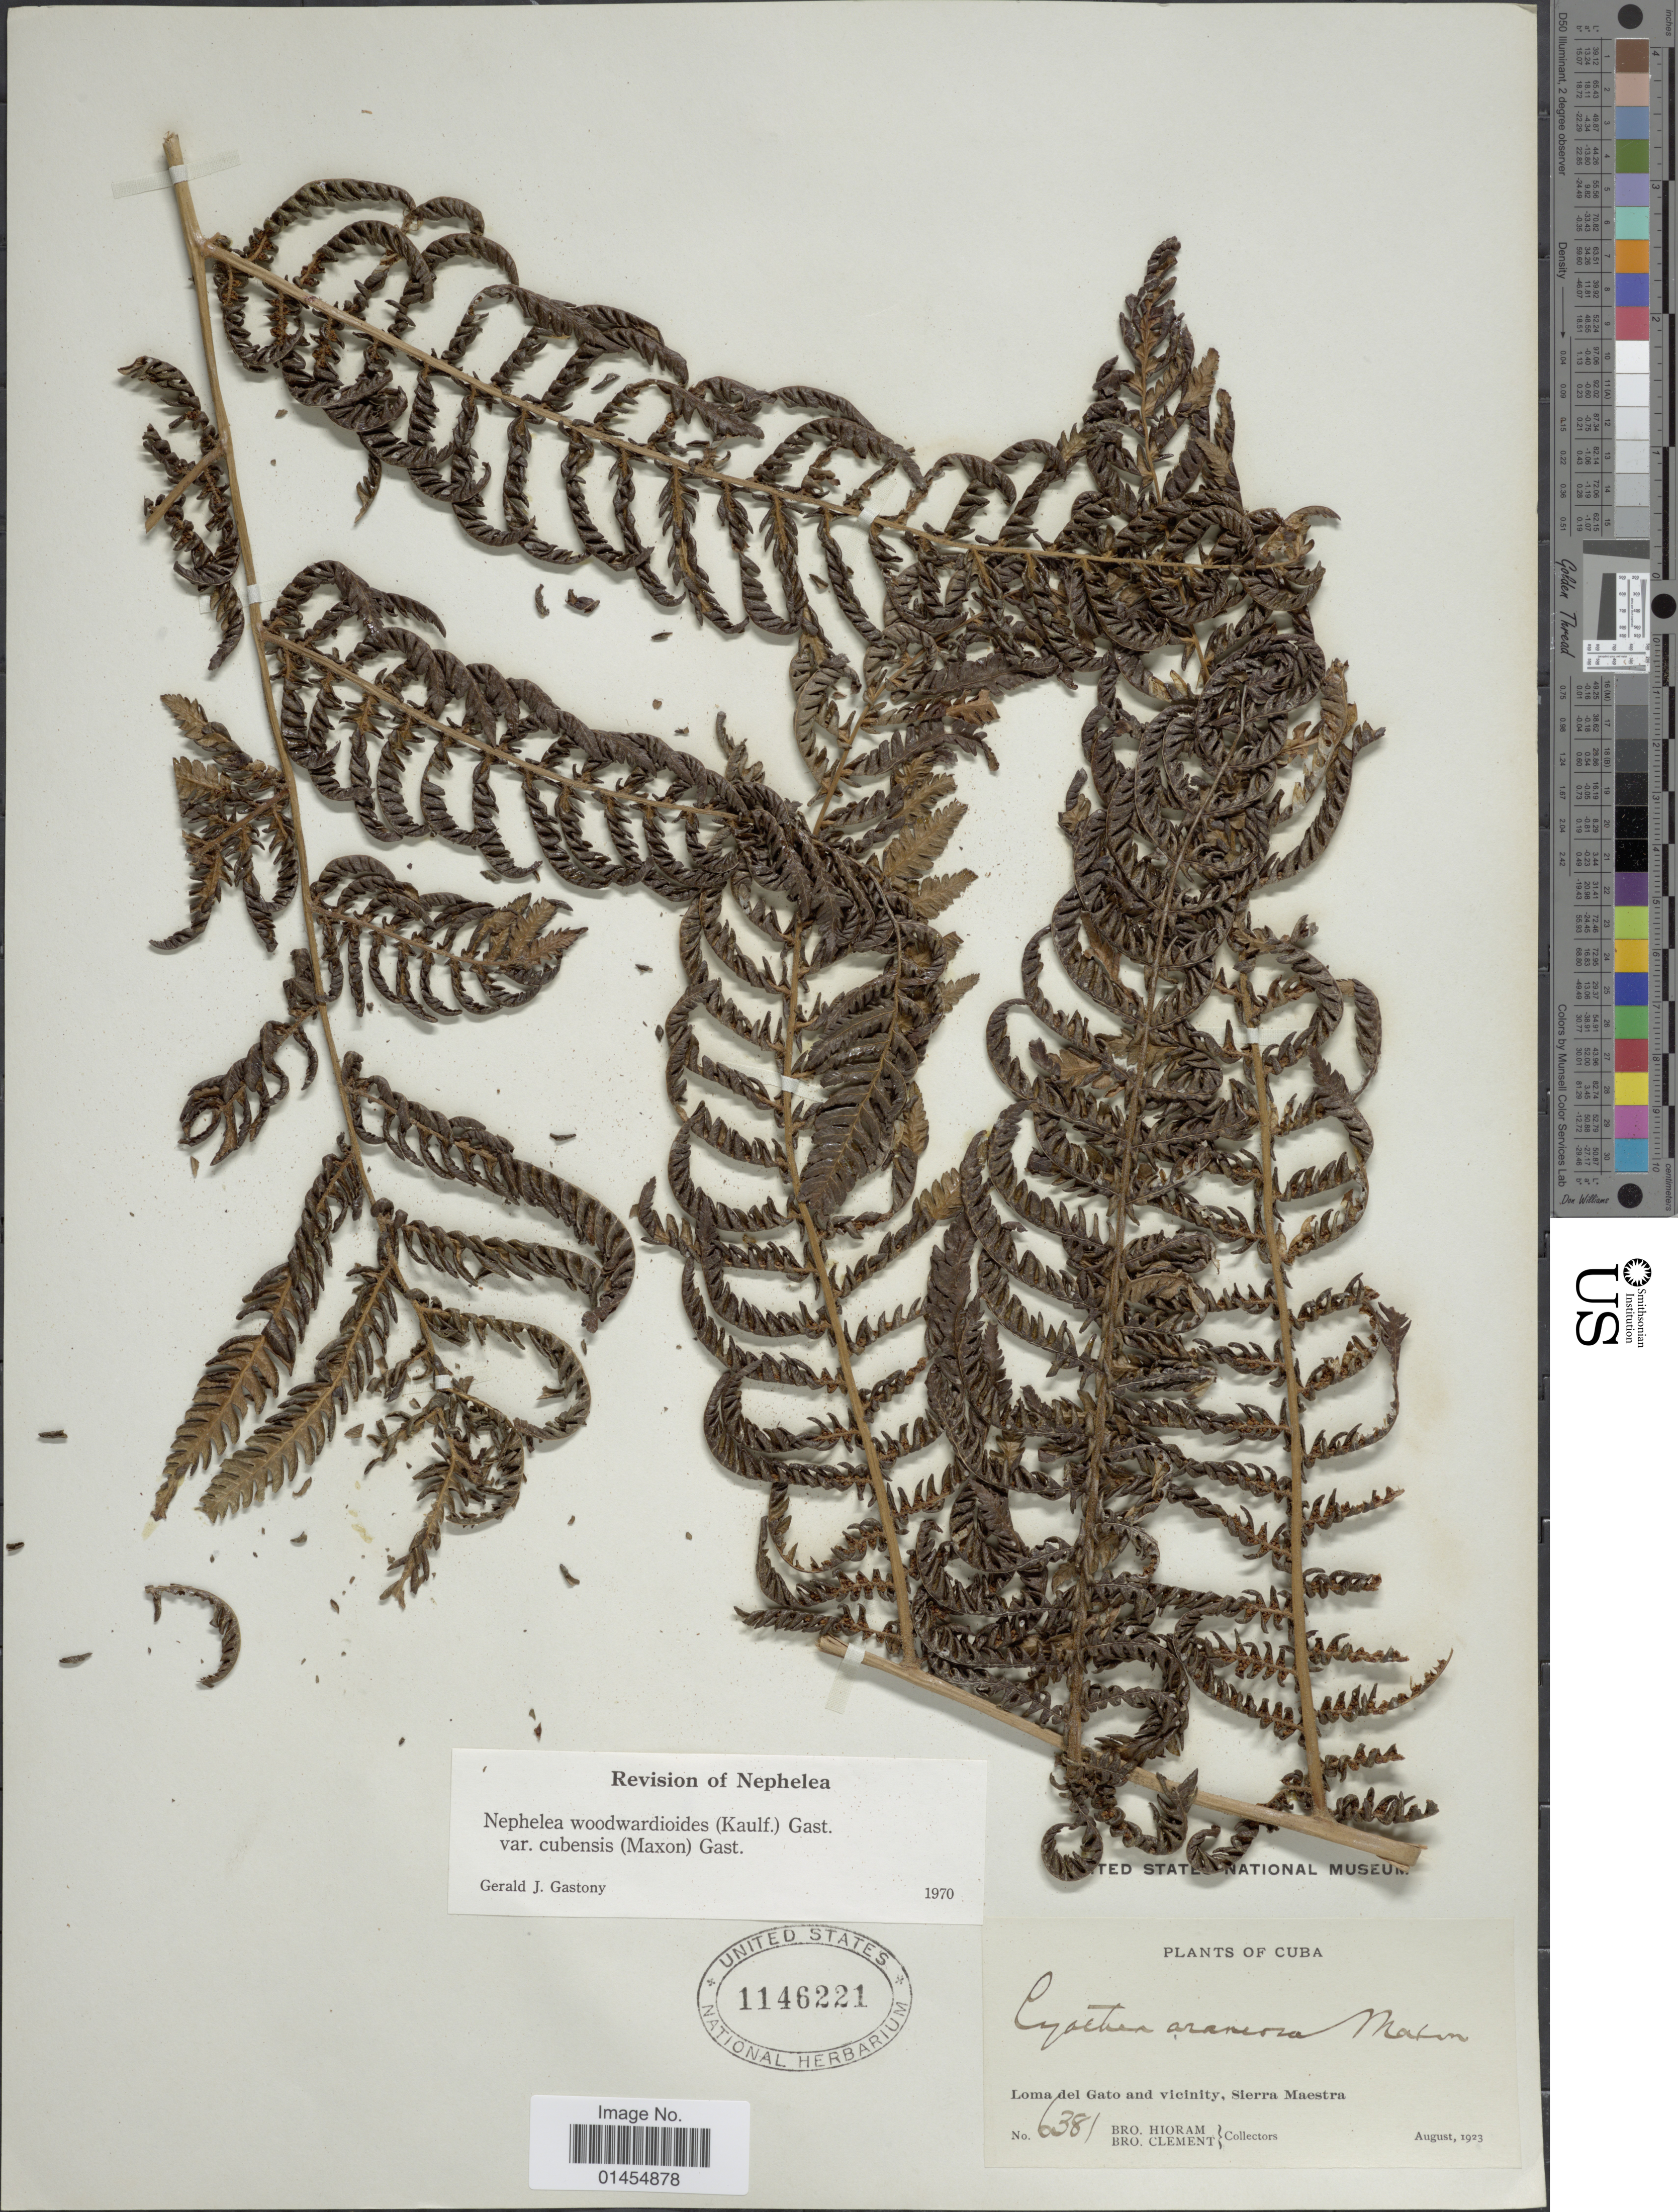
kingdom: Plantae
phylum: Tracheophyta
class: Polypodiopsida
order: Cyatheales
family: Cyatheaceae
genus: Alsophila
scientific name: Alsophila woodwardioides var. cubensis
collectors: Bro. Hioram & B. Clement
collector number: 6381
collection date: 1923-08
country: Cuba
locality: Loma del Gato and vicinity, Sierra Maestra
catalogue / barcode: US 1146221